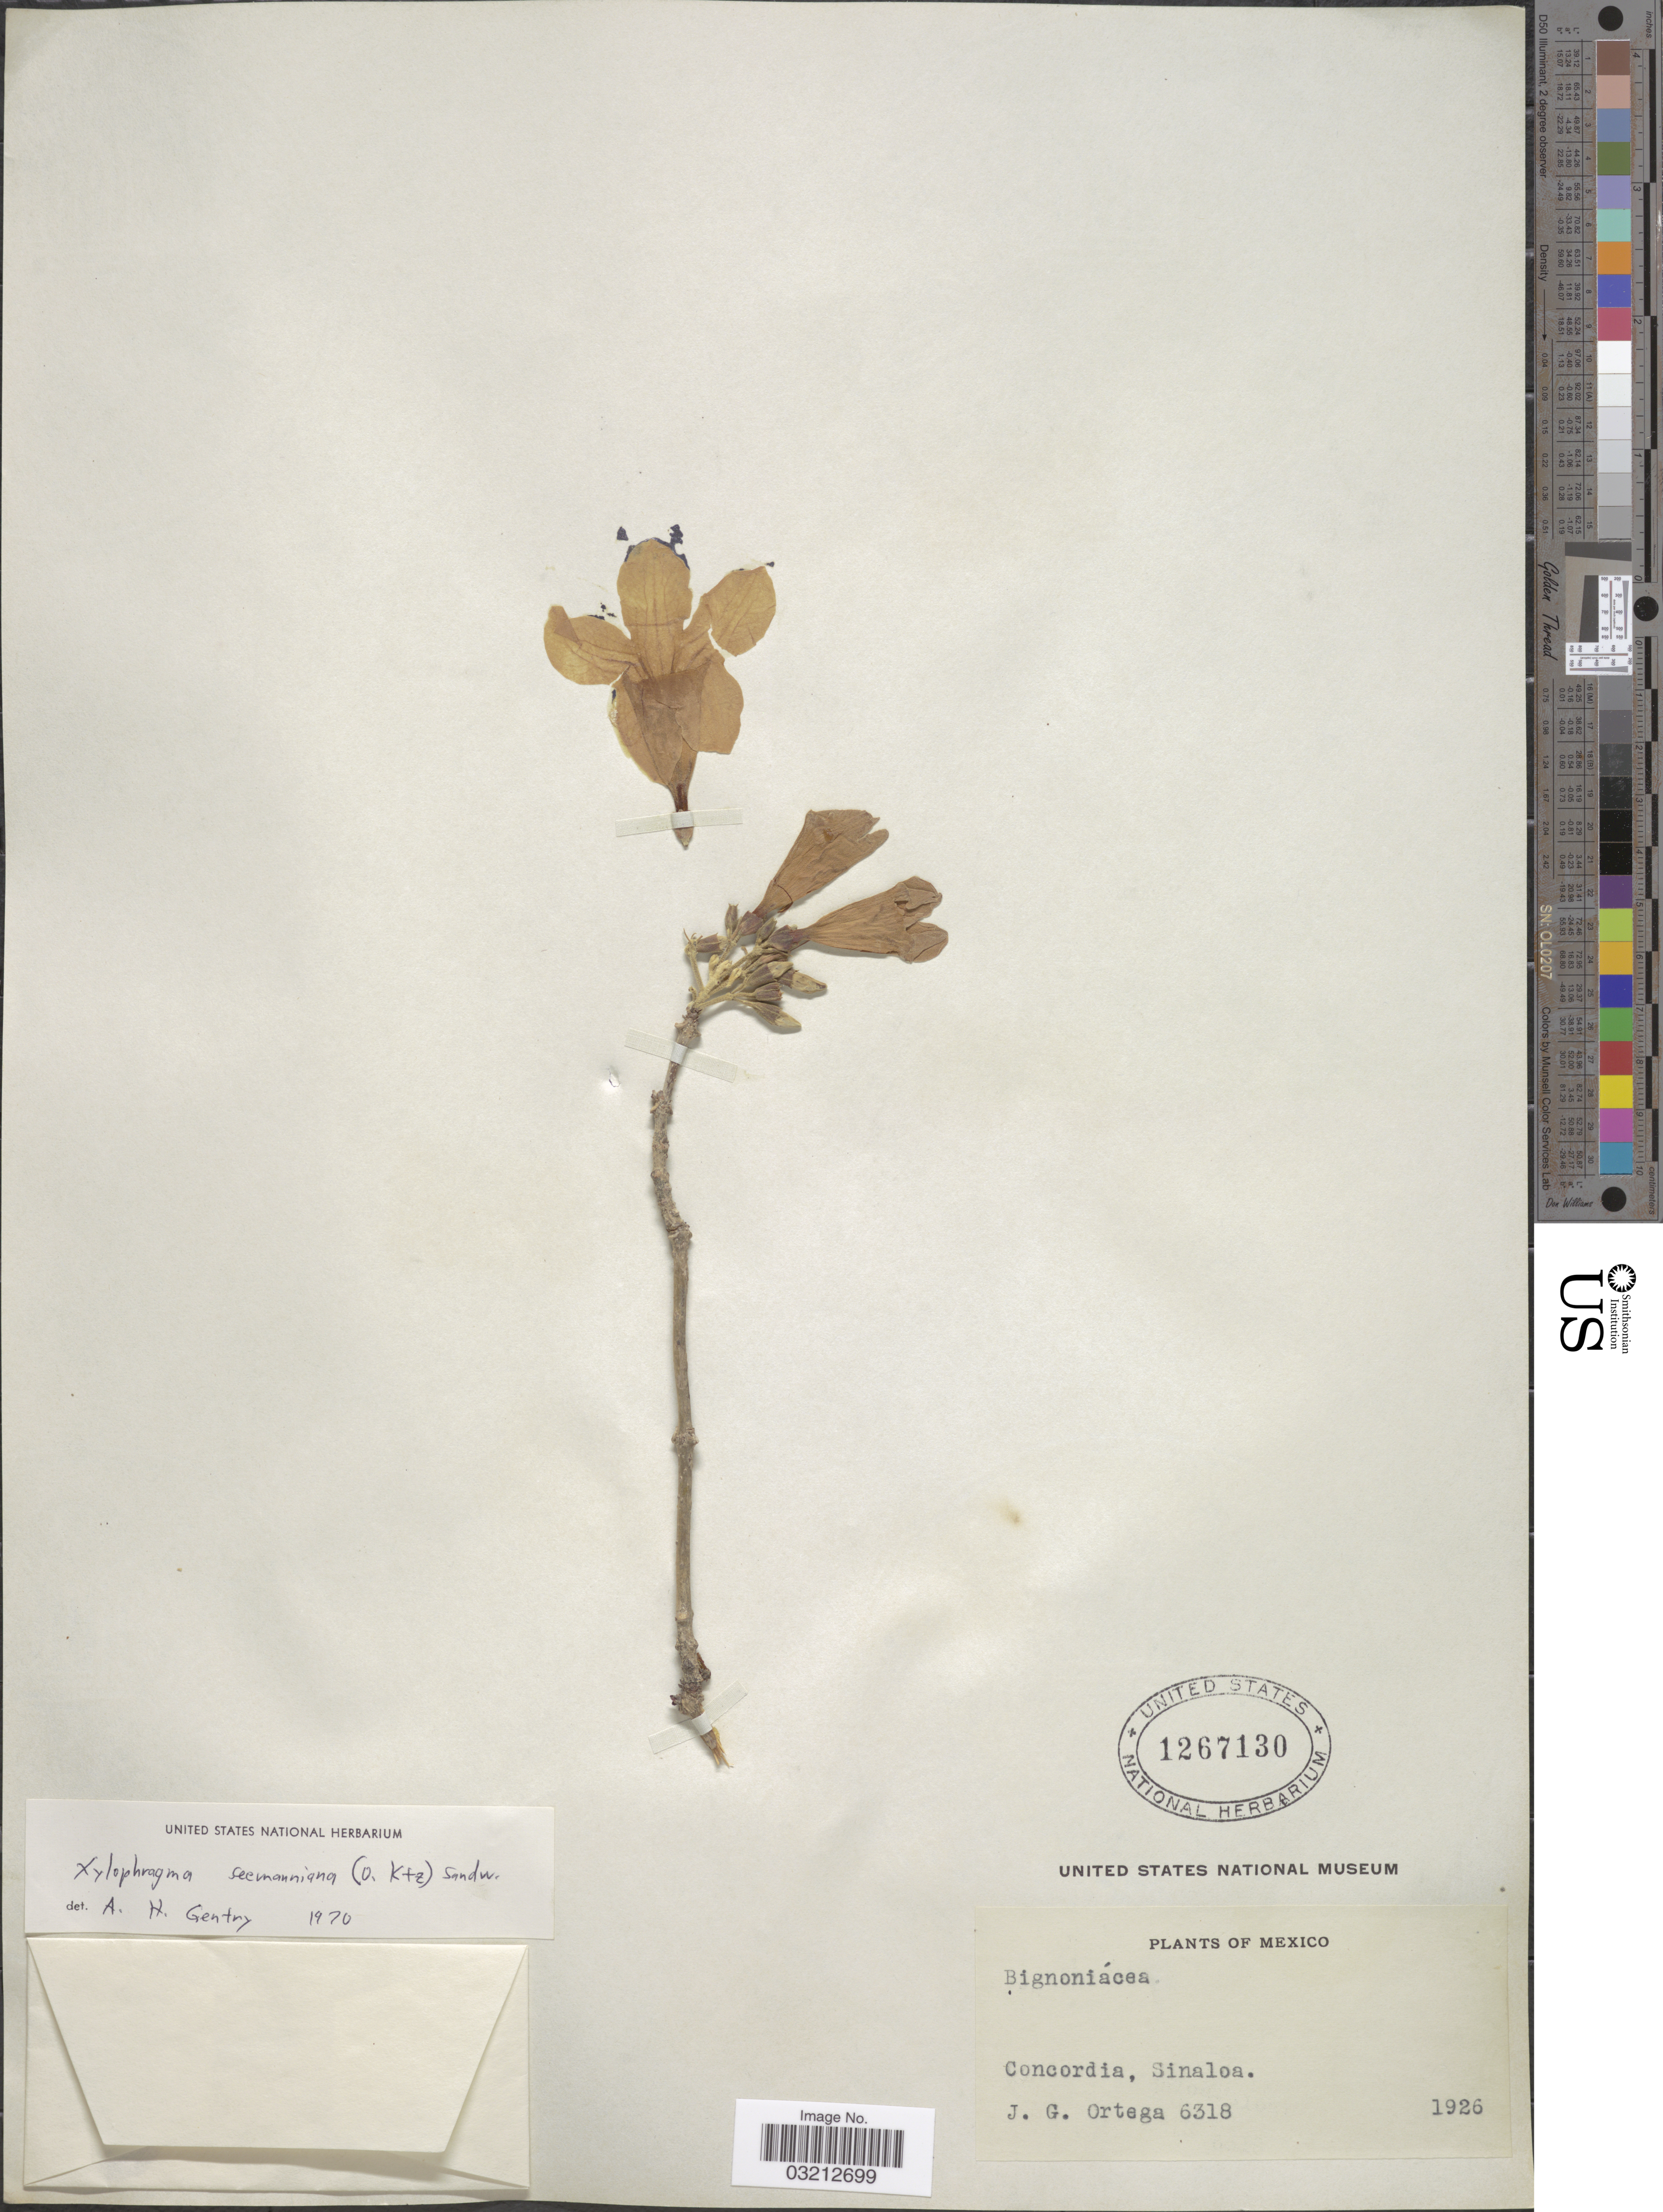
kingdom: Plantae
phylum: Tracheophyta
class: Magnoliopsida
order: Lamiales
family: Bignoniaceae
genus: Xylophragma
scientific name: Xylophragma seemannianum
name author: (Kuntze) Sandwith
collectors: J. Ortega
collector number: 6318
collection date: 1926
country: Mexico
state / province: Sinaloa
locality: Concordia.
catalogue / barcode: US 1267130